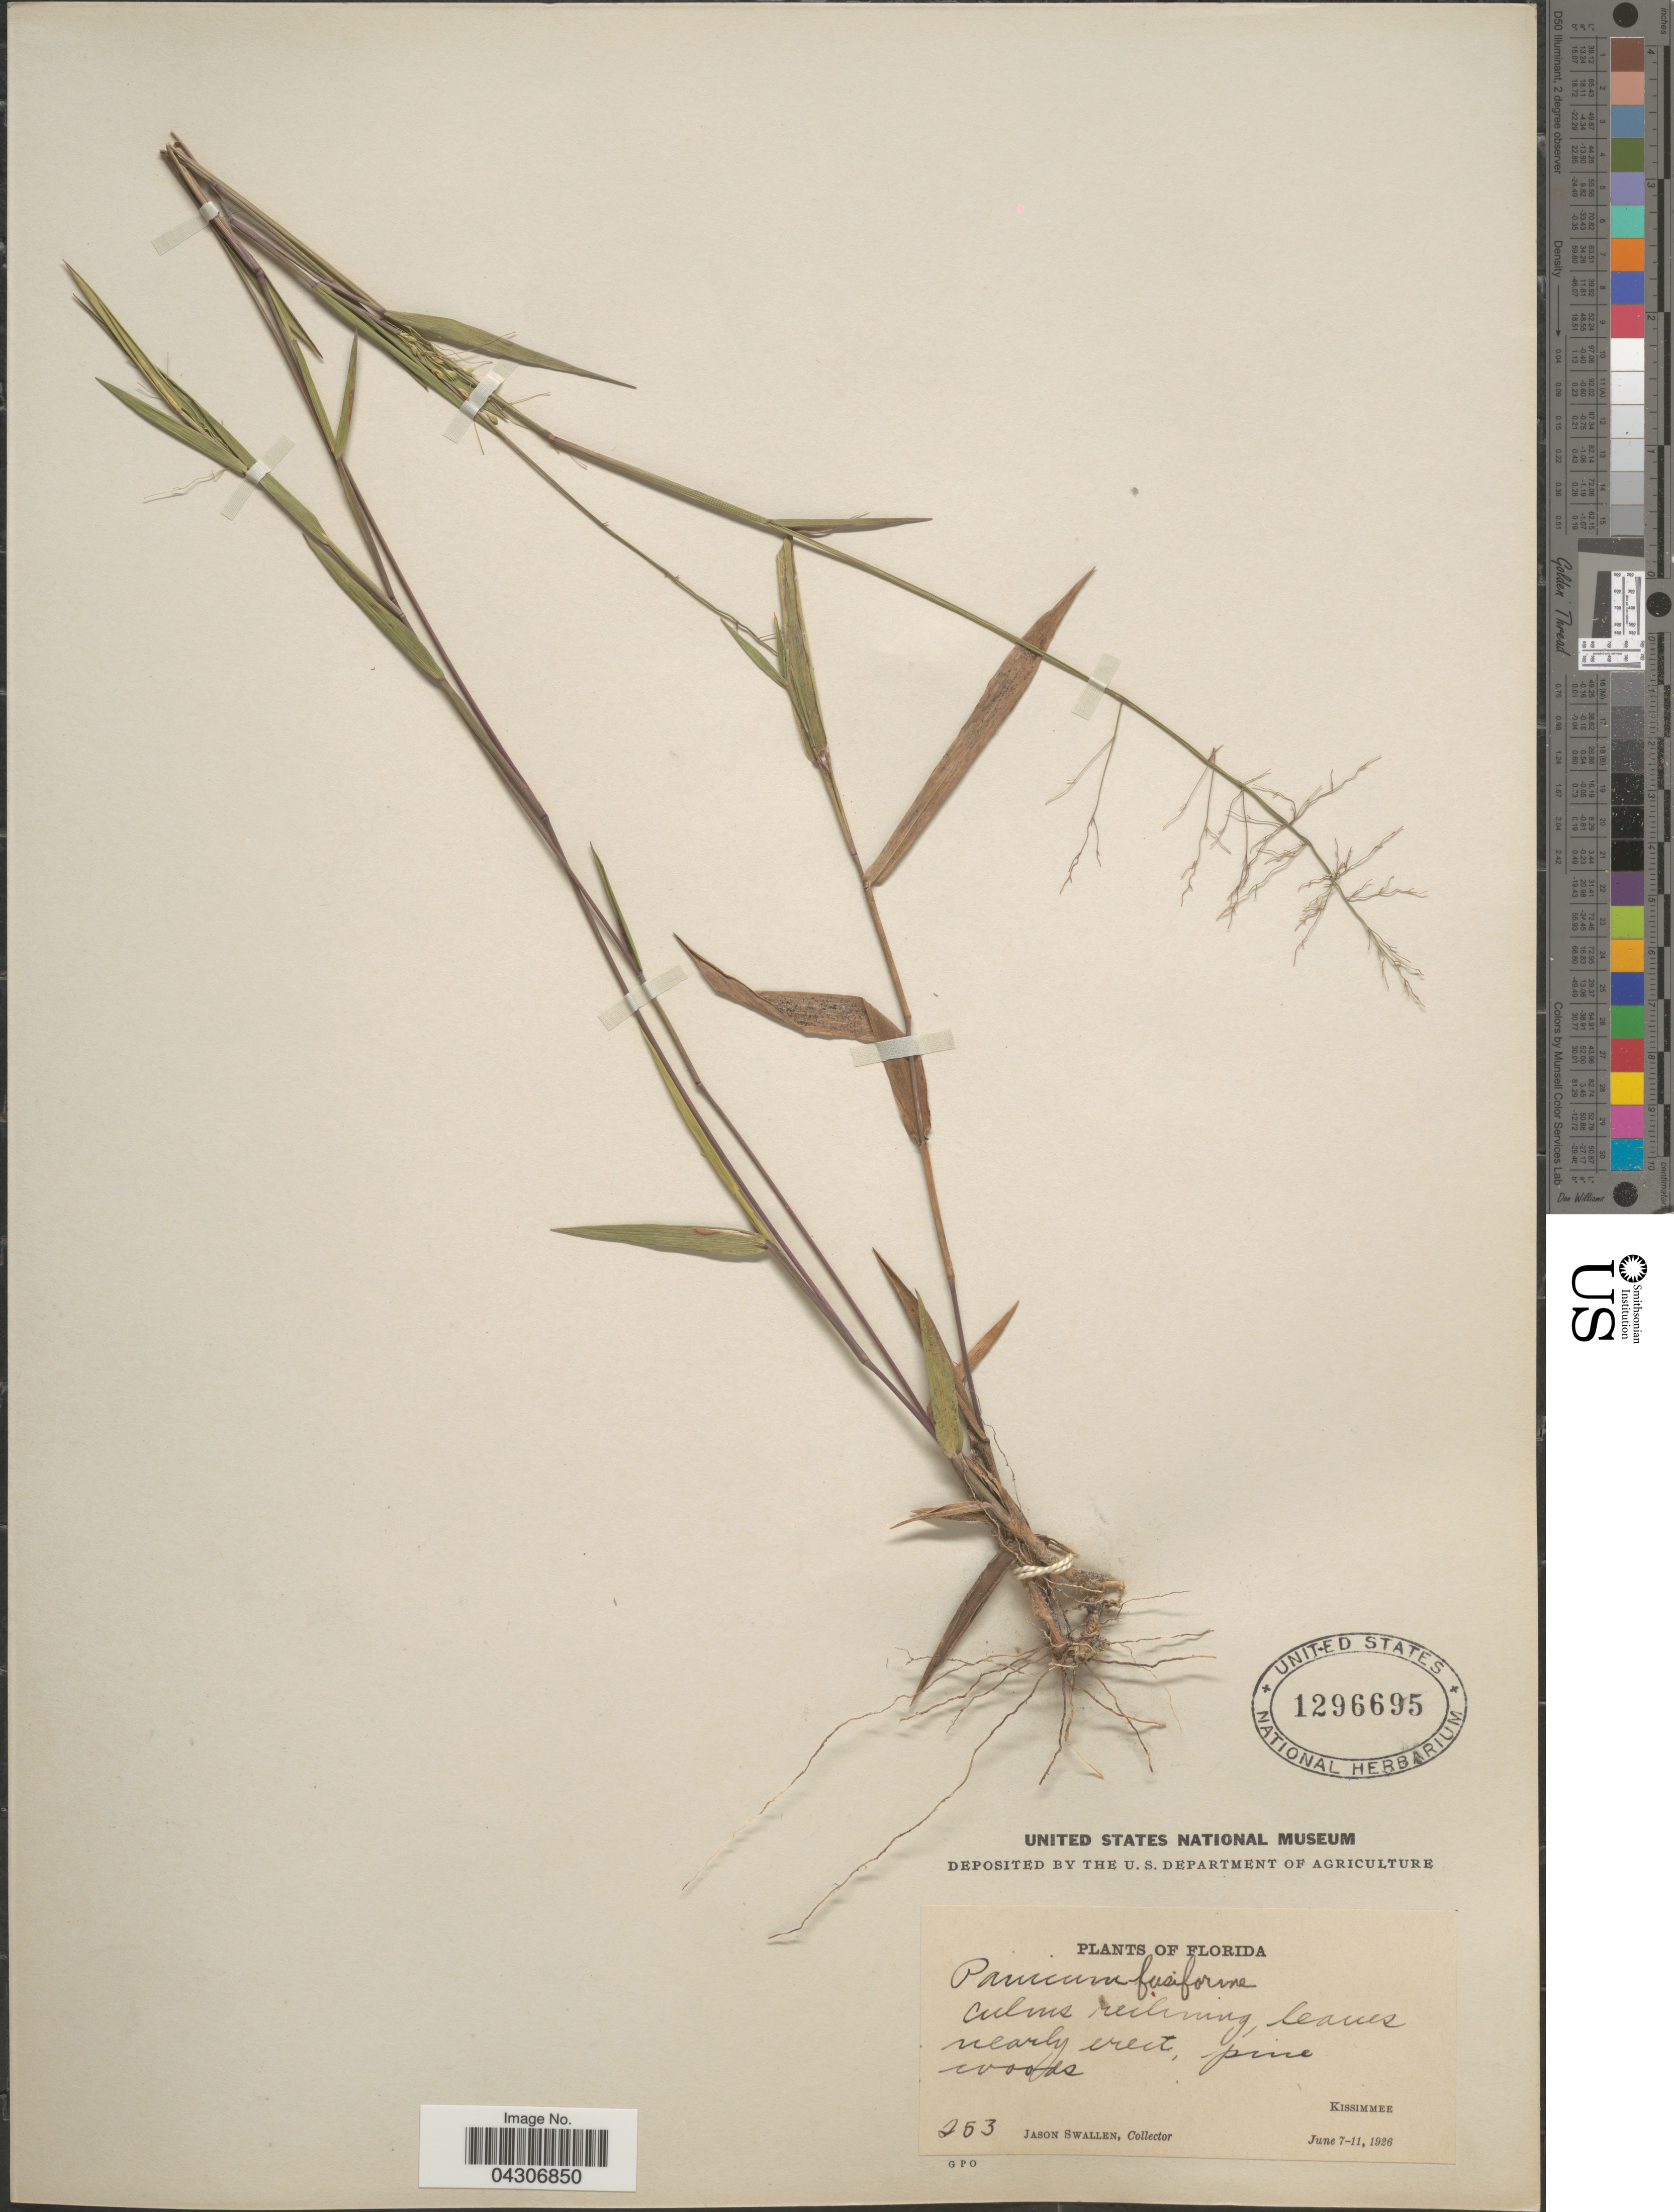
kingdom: Plantae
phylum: Tracheophyta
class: Liliopsida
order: Poales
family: Poaceae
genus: Dichanthelium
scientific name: Dichanthelium aciculare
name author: (Desv. ex Poir.) Gould & C.A. Clark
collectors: J. R. Swallen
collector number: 253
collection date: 1926-06-07/1926-06-11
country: United States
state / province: Florida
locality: Kissimmee.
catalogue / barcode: US 1296695